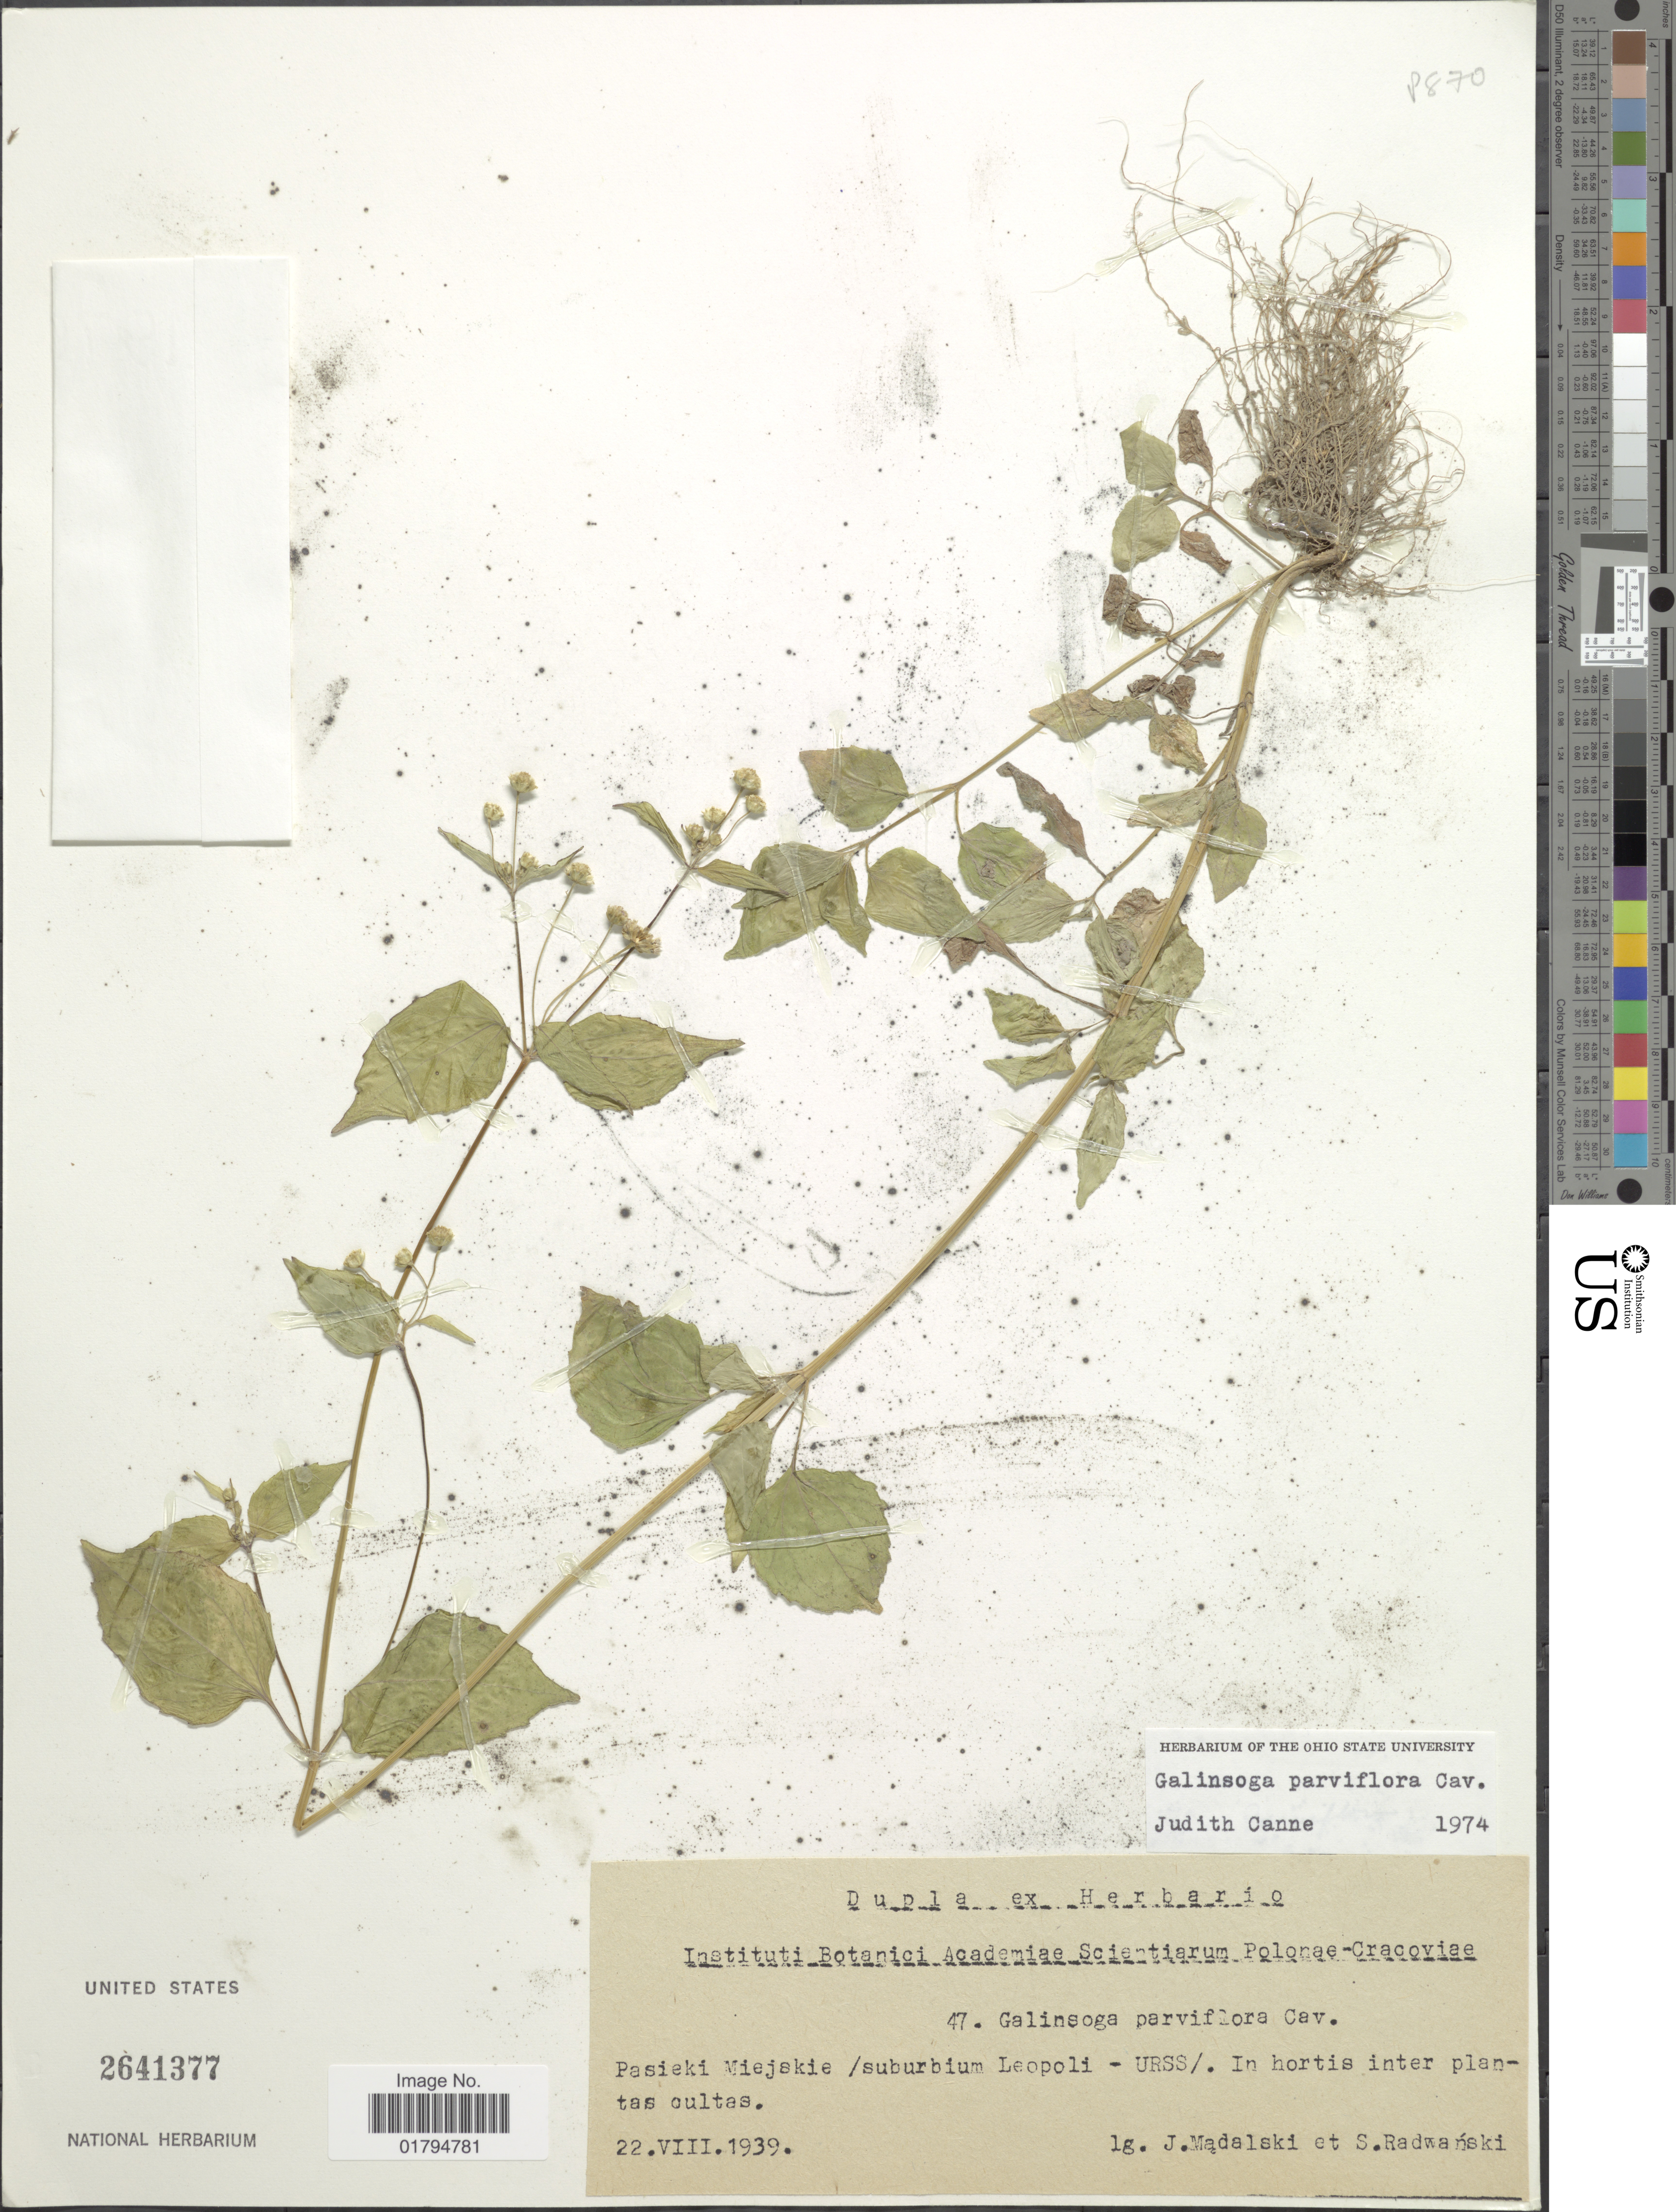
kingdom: Plantae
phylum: Tracheophyta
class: Magnoliopsida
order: Asterales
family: Asteraceae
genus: Galinsoga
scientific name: Galinsoga parviflora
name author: Cav.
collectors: J. Madalski & S. Radwanski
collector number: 47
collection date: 1939-08-22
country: Ukraine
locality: Pasieki Miejskie/ suburbium Leopoli - URSS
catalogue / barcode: US 2641377